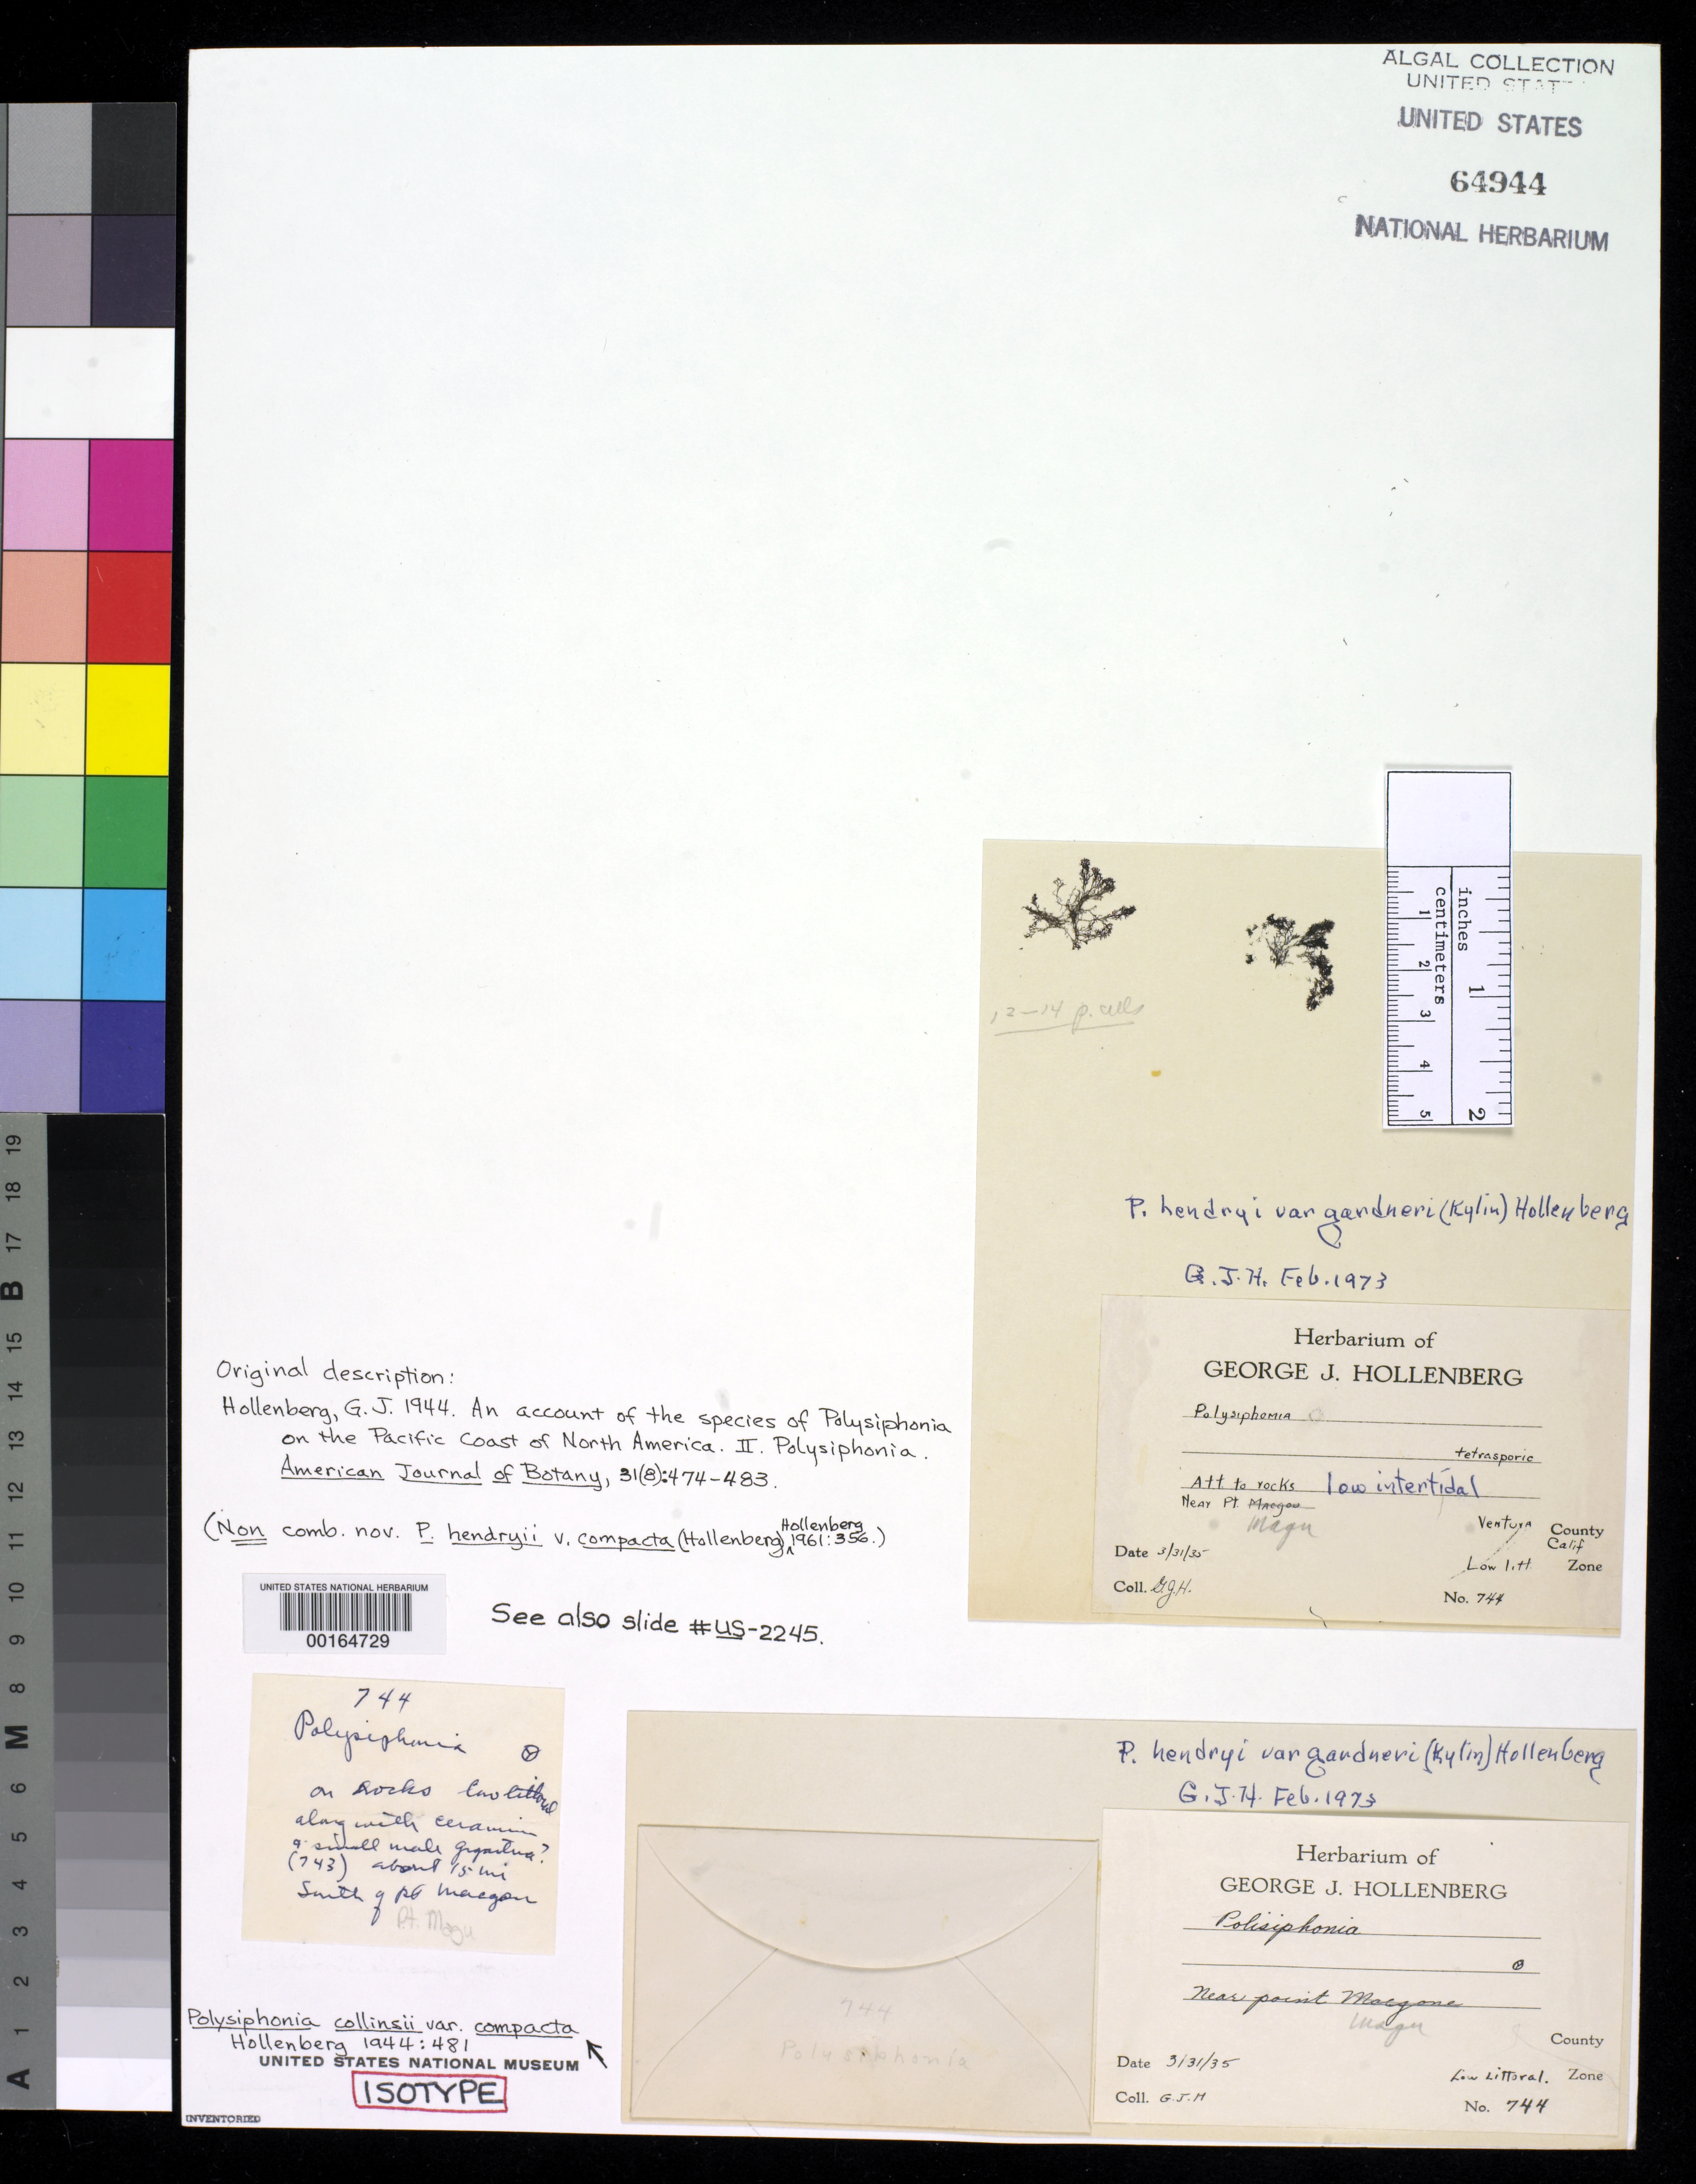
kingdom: Plantae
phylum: Rhodophyta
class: Florideophyceae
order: Ceramiales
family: Rhodomelaceae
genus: Polysiphonia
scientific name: Polysiphonia collinsii var. compacta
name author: Hollenb.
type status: Isotype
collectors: G. Hollenberg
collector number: GJH 744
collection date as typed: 31 Mar 1935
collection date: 1935-03-31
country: United States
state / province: California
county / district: Ventura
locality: South of Point Mugu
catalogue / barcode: US 64944